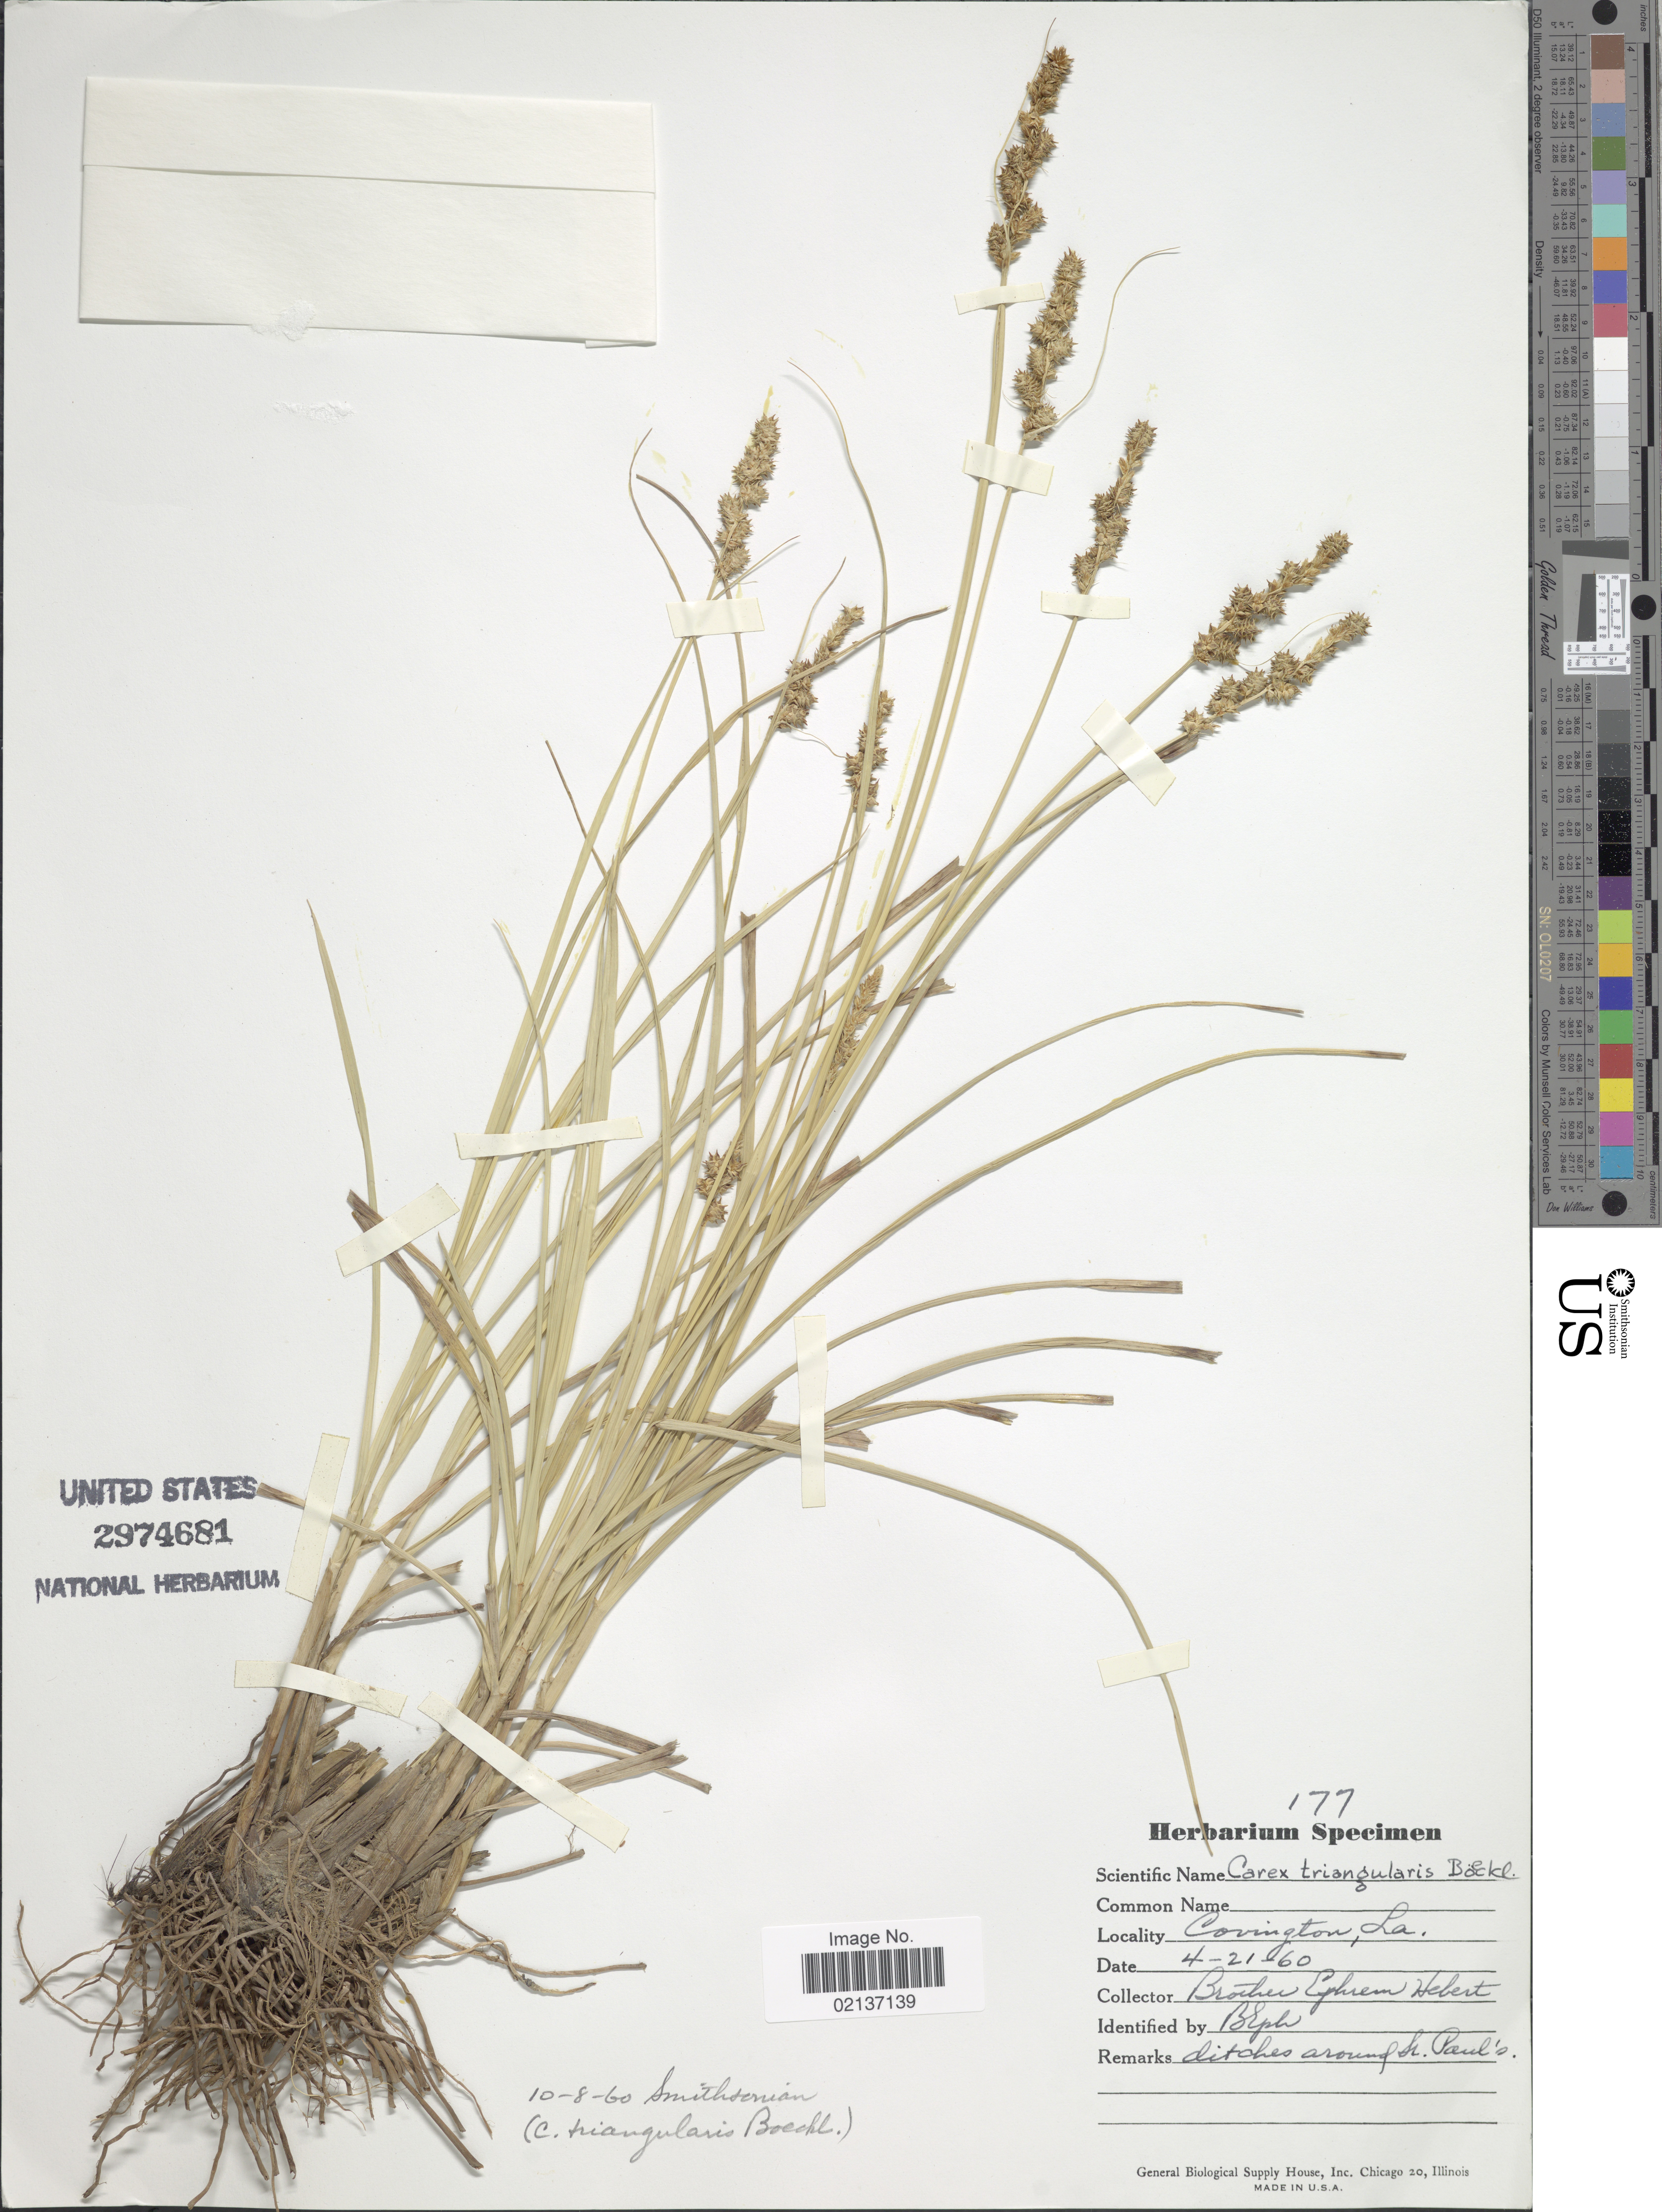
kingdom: Plantae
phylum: Tracheophyta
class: Liliopsida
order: Poales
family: Cyperaceae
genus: Carex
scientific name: Carex triangularis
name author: Boeckeler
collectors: E. Hebert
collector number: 177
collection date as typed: Transcribed d/m/y: 21/4/60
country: United States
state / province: Louisiana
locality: Covington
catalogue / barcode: US 2974681